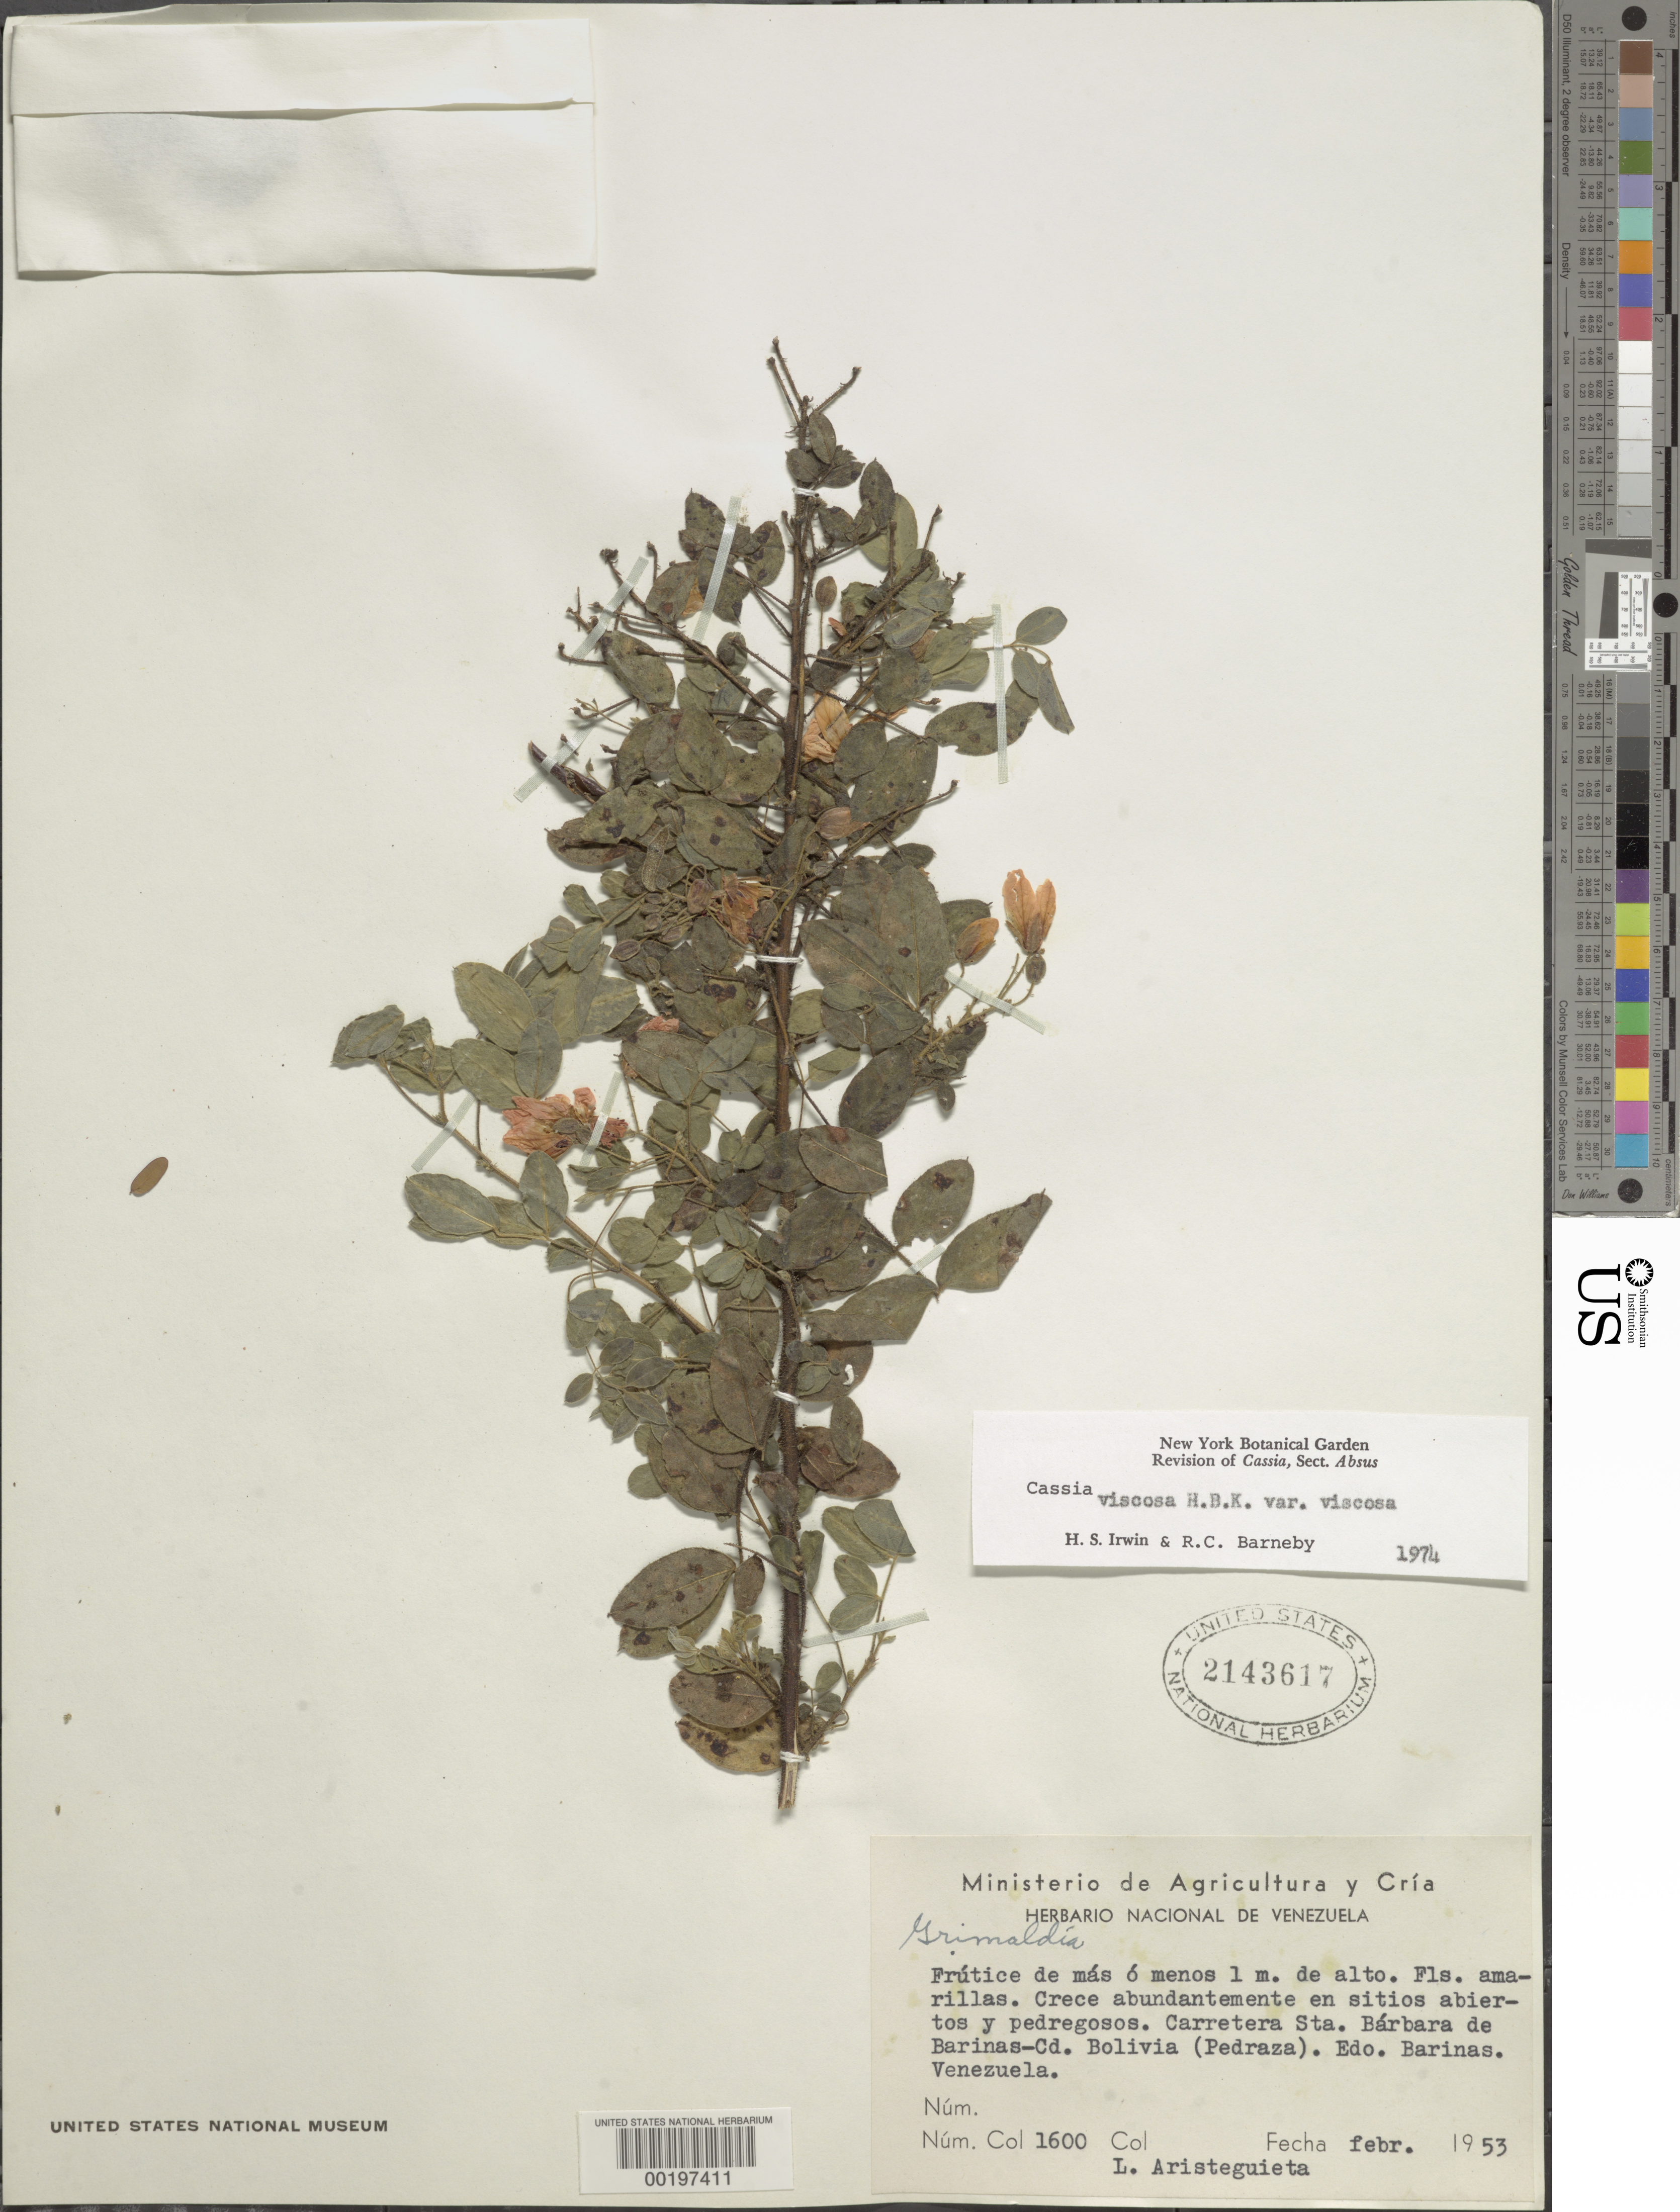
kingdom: Plantae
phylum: Tracheophyta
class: Magnoliopsida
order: Fabales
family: Fabaceae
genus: Chamaecrista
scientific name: Chamaecrista viscosa var. viscosa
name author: (Kunth) H.S. Irwin & Barneby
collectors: L. Aristeguieta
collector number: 1600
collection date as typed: Feb 1953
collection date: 1953-02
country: Venezuela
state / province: Barinas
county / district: Pedraza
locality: Carretera sta. barbara de barinas-cd. bolivia (pedraza)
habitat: En sitios abiertos y pedregosos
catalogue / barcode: US 2143617